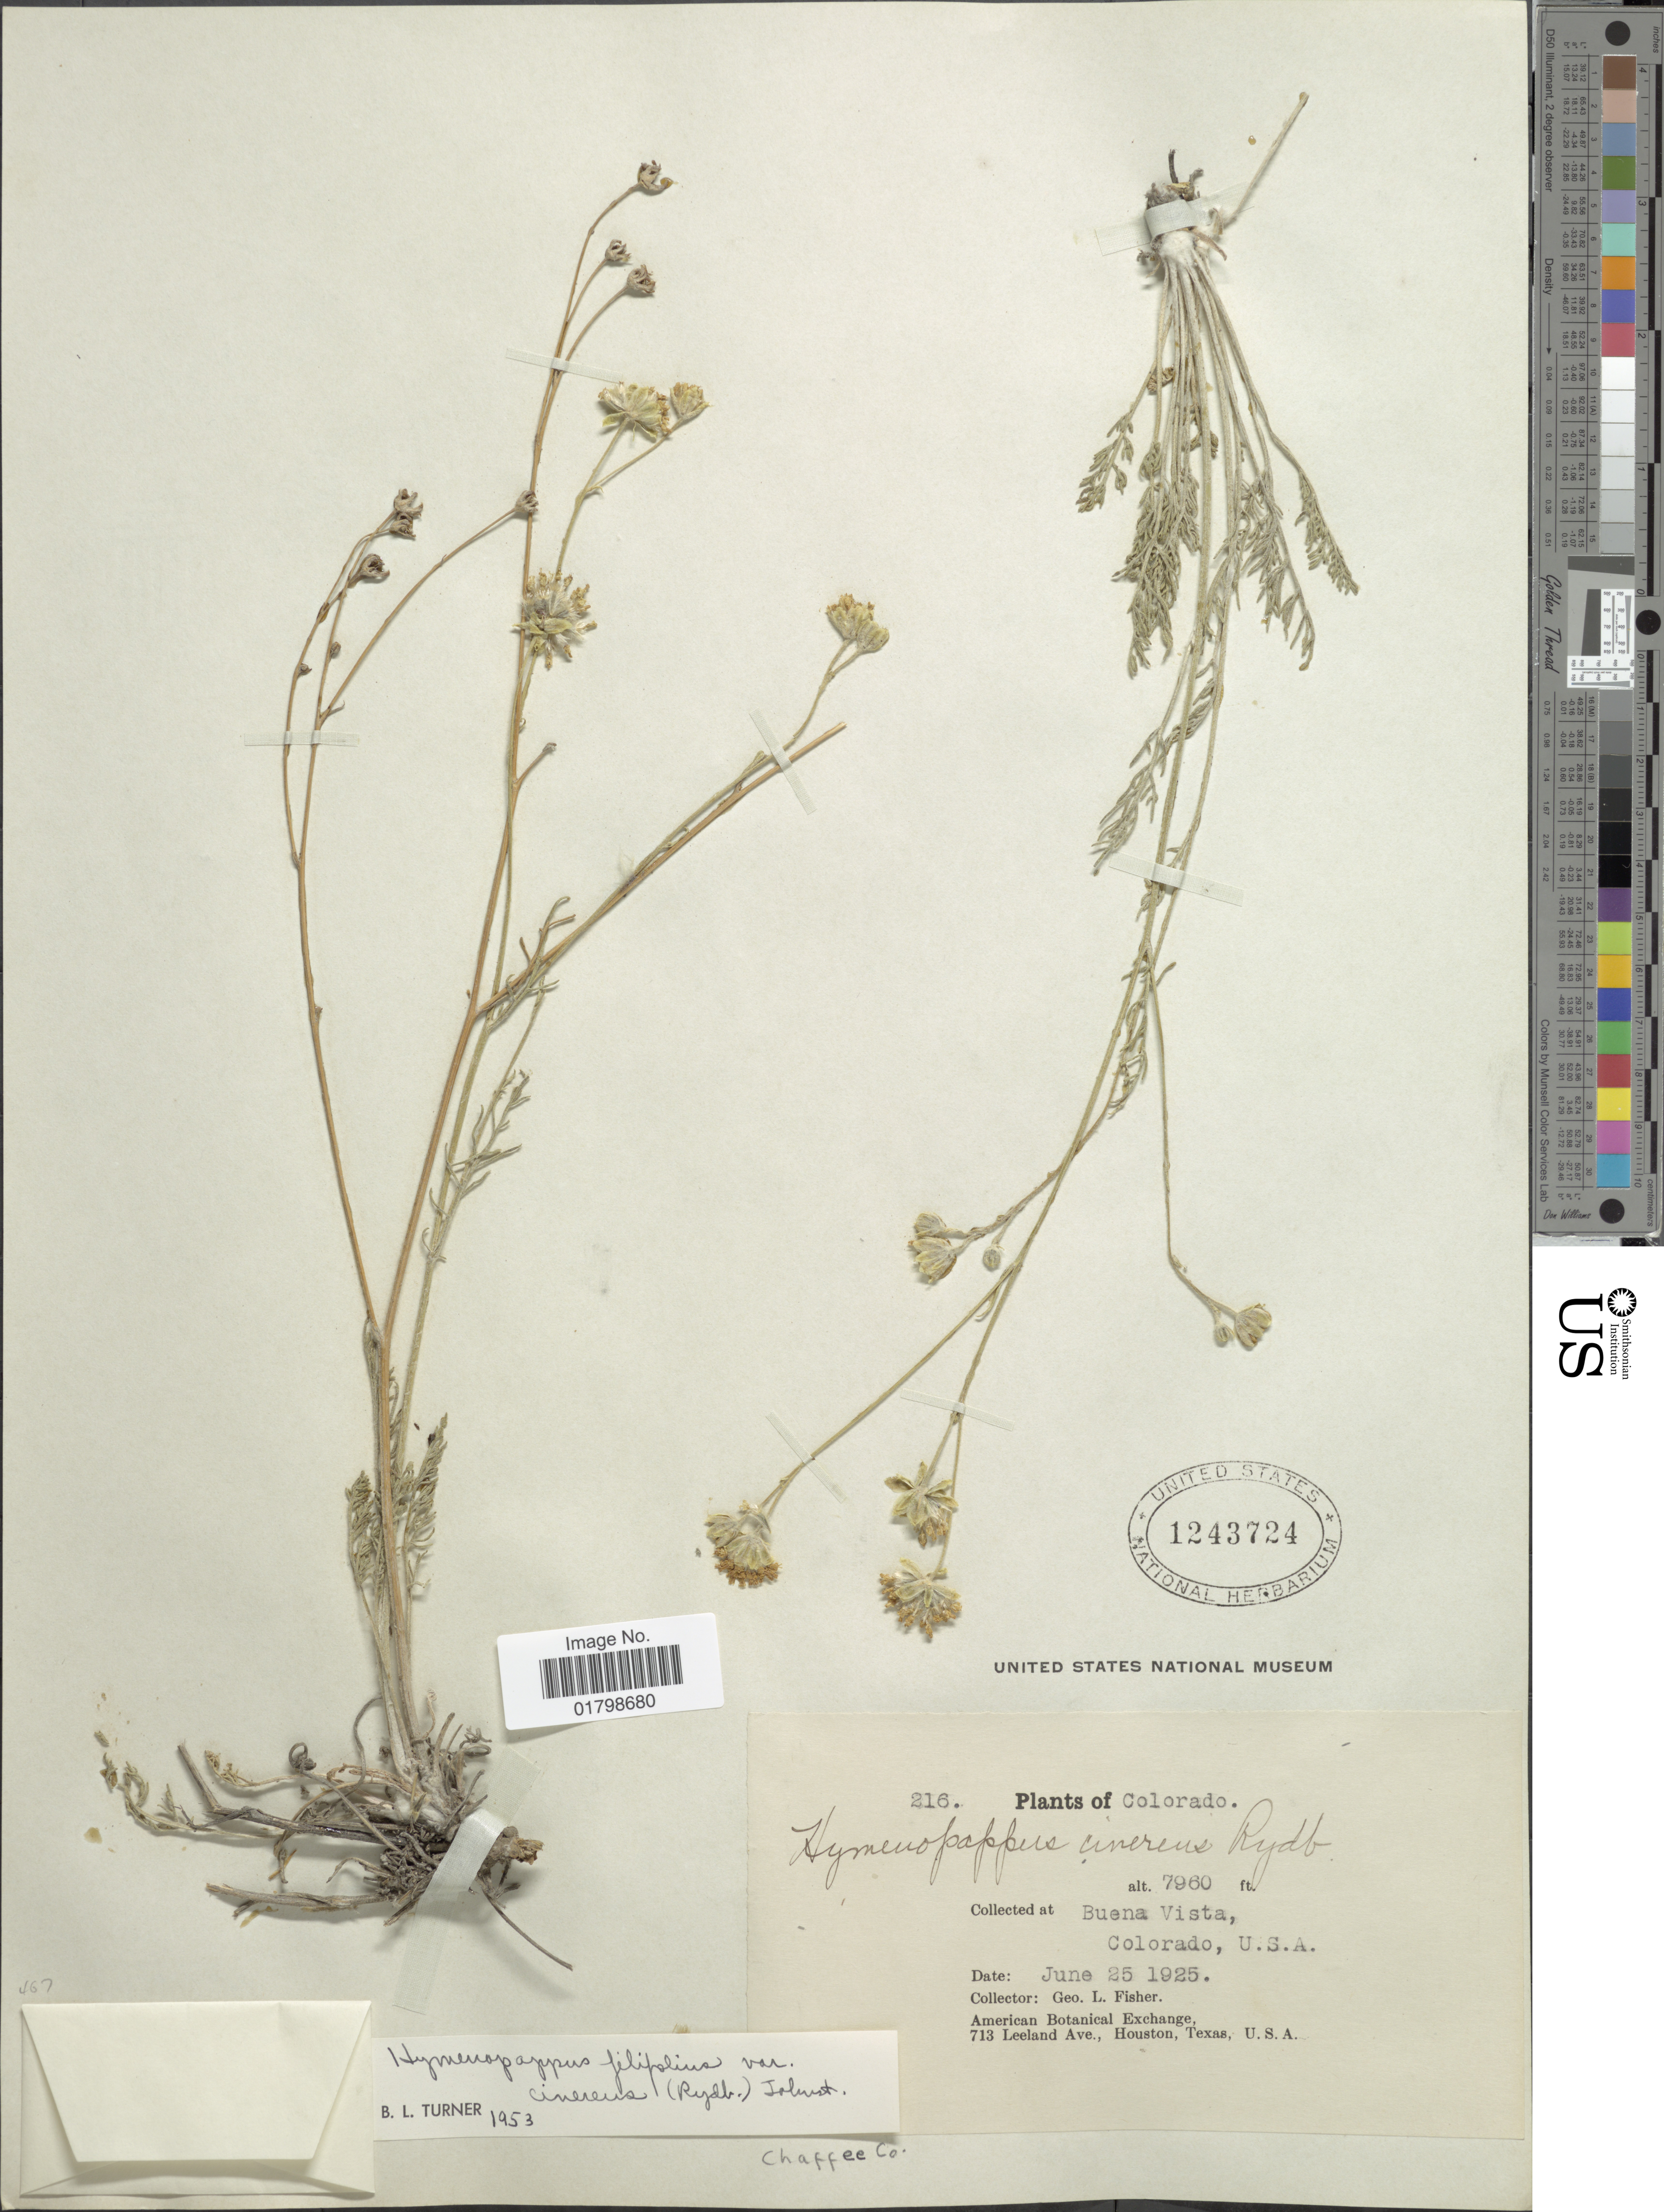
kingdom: Plantae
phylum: Tracheophyta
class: Magnoliopsida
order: Asterales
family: Asteraceae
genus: Hymenopappus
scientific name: Hymenopappus filifolius var. cinereus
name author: (Rydb.) I.M. Johnst.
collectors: G. L. Fisher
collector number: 216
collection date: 1925-06-25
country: United States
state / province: Colorado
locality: Buena Vista, Chaffee Co.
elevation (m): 2426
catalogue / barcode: US 1243724